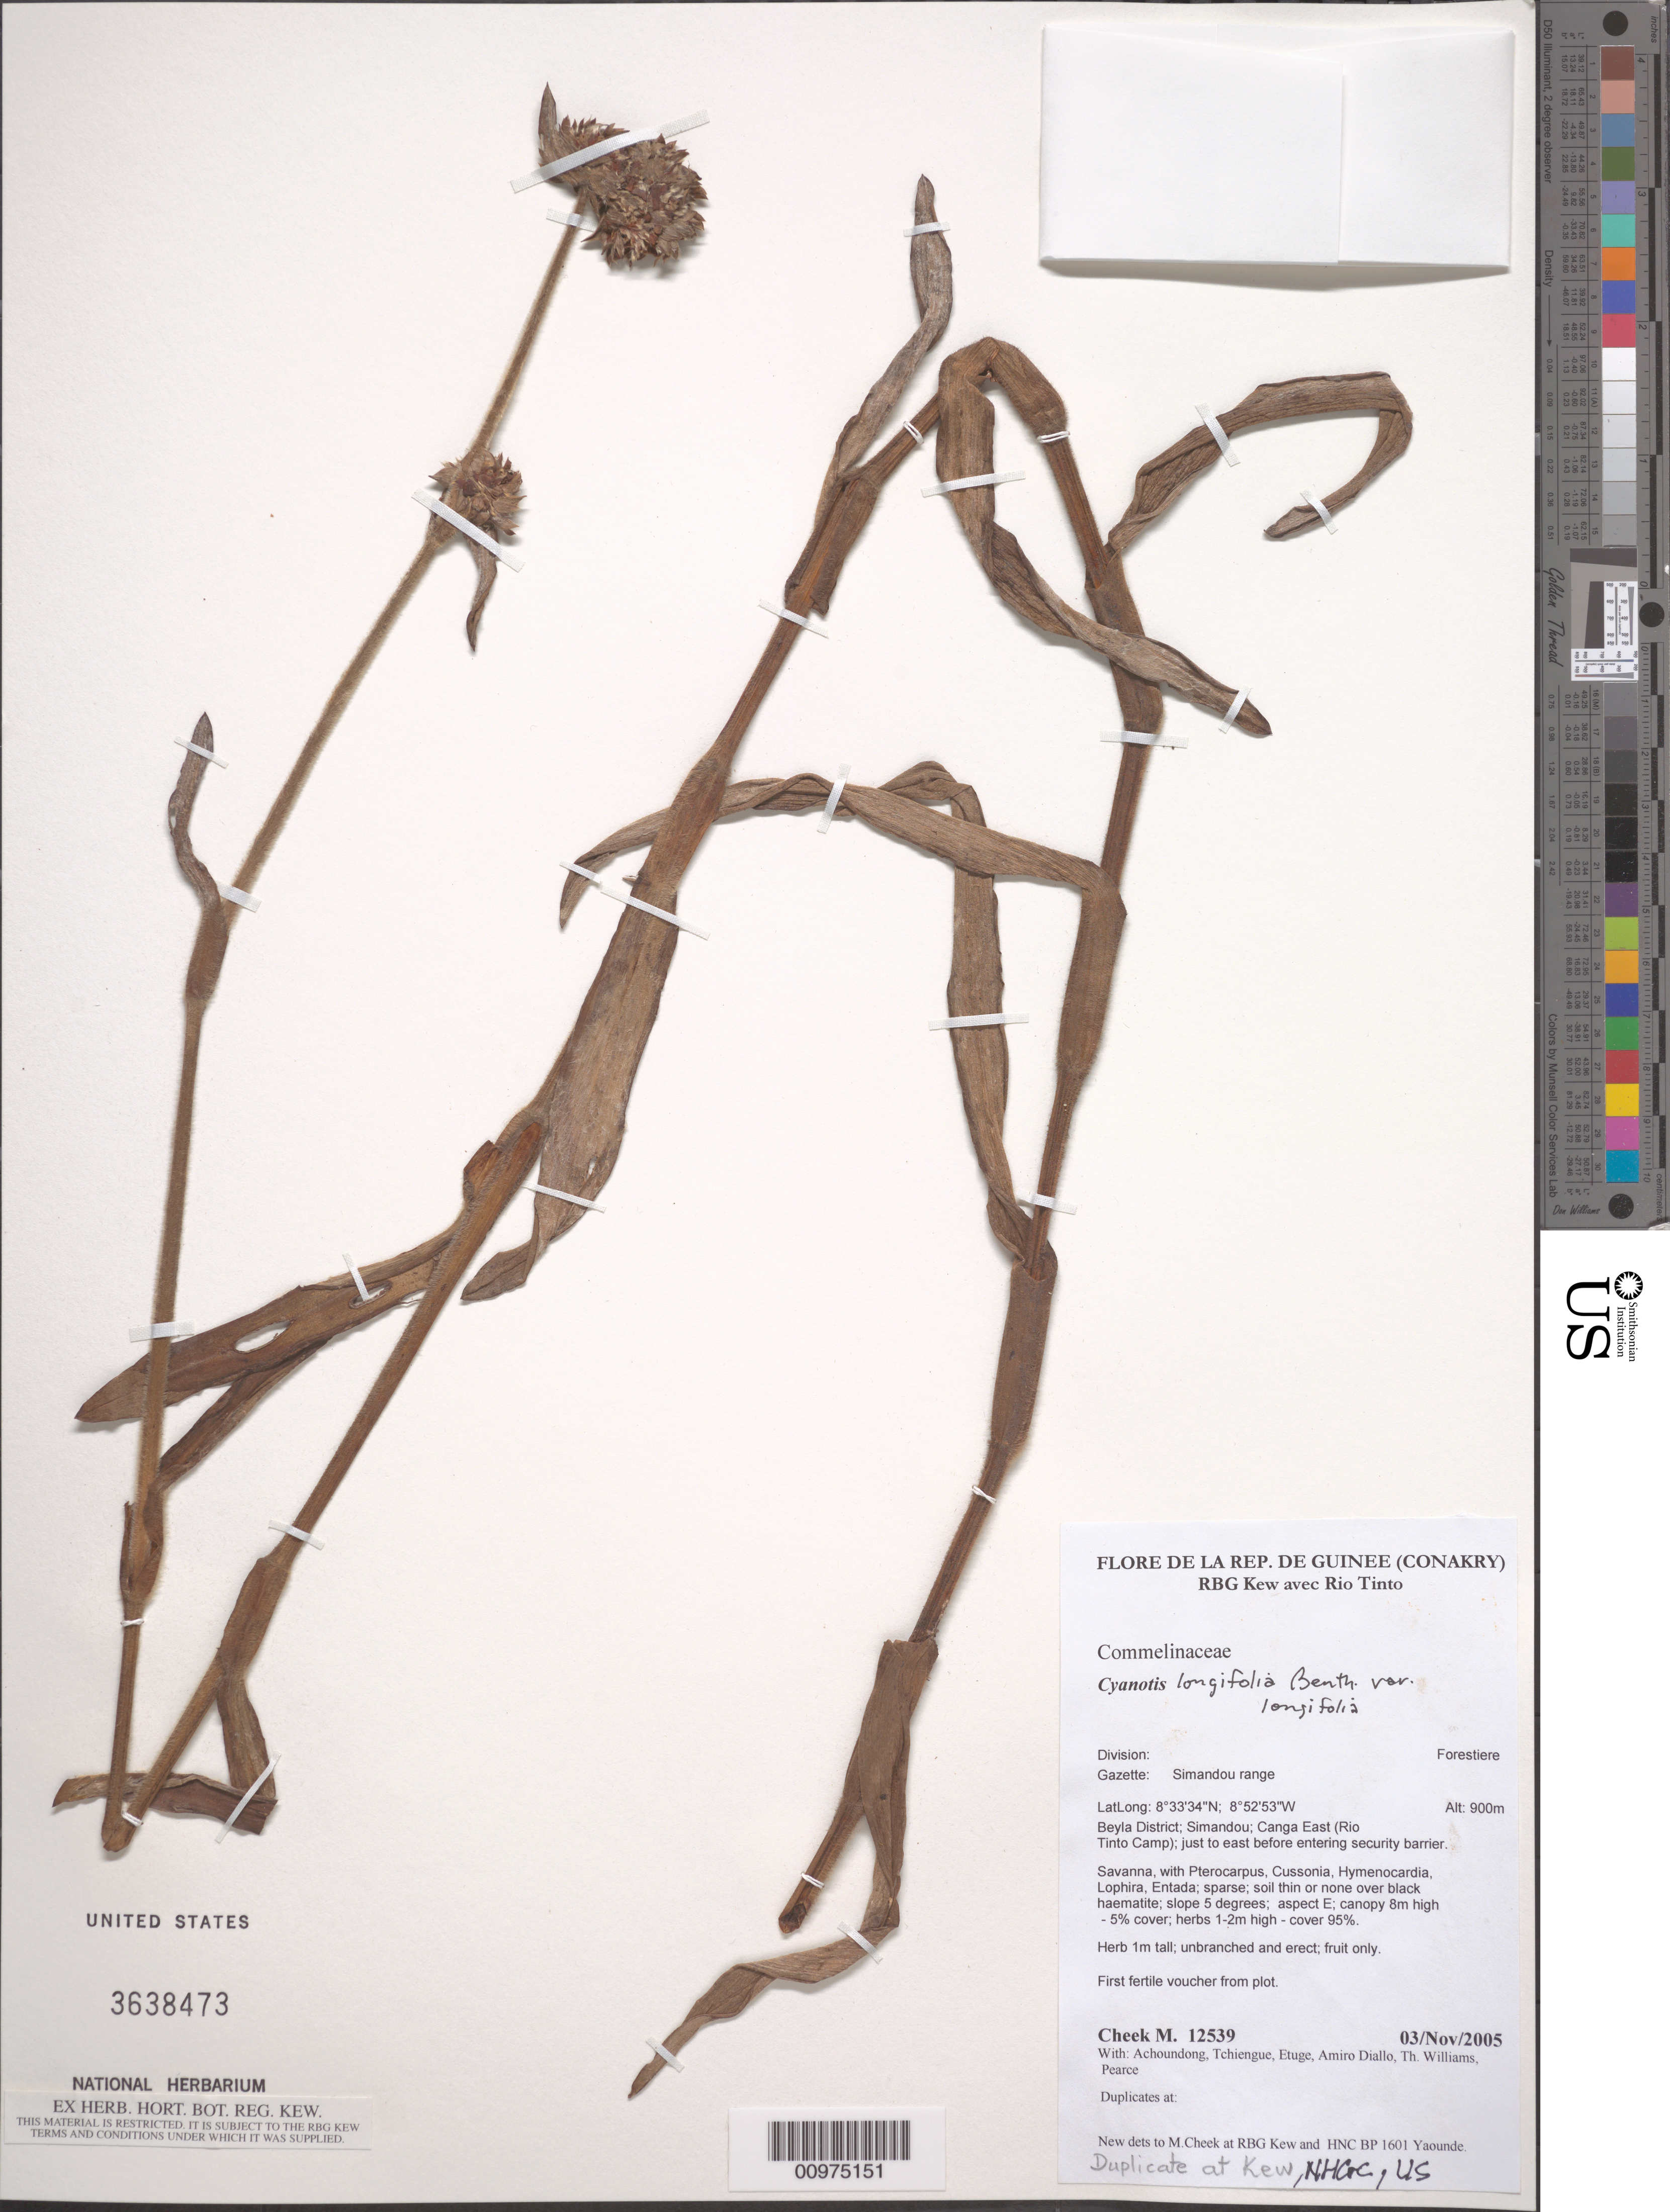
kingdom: Plantae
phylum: Tracheophyta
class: Liliopsida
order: Commelinales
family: Commelinaceae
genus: Cyanotis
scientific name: Cyanotis longifolia var. longifolia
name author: Benth.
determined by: Faden, Robert B., (US), Smithsonian Institution - National Museum of Natural History (UNITED STATES)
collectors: M. Cheek et al.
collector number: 12539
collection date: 2005-11-03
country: Guinea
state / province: Nzérékoré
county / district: Beyla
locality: Forestiere. Simandou range. Canga East (Rio Tinto Camp); just to east before entering security barrier.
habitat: Savanna, with Pterocarpus, Cussonia, Hymenocardia, Lophira, Entada; sparse; soil thin or none over black haematite; slope 5 degrees; aspect E; canopy 8m high - 5% cover; herbs 1-2m high - cover 95%.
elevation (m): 900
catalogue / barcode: US 3638473